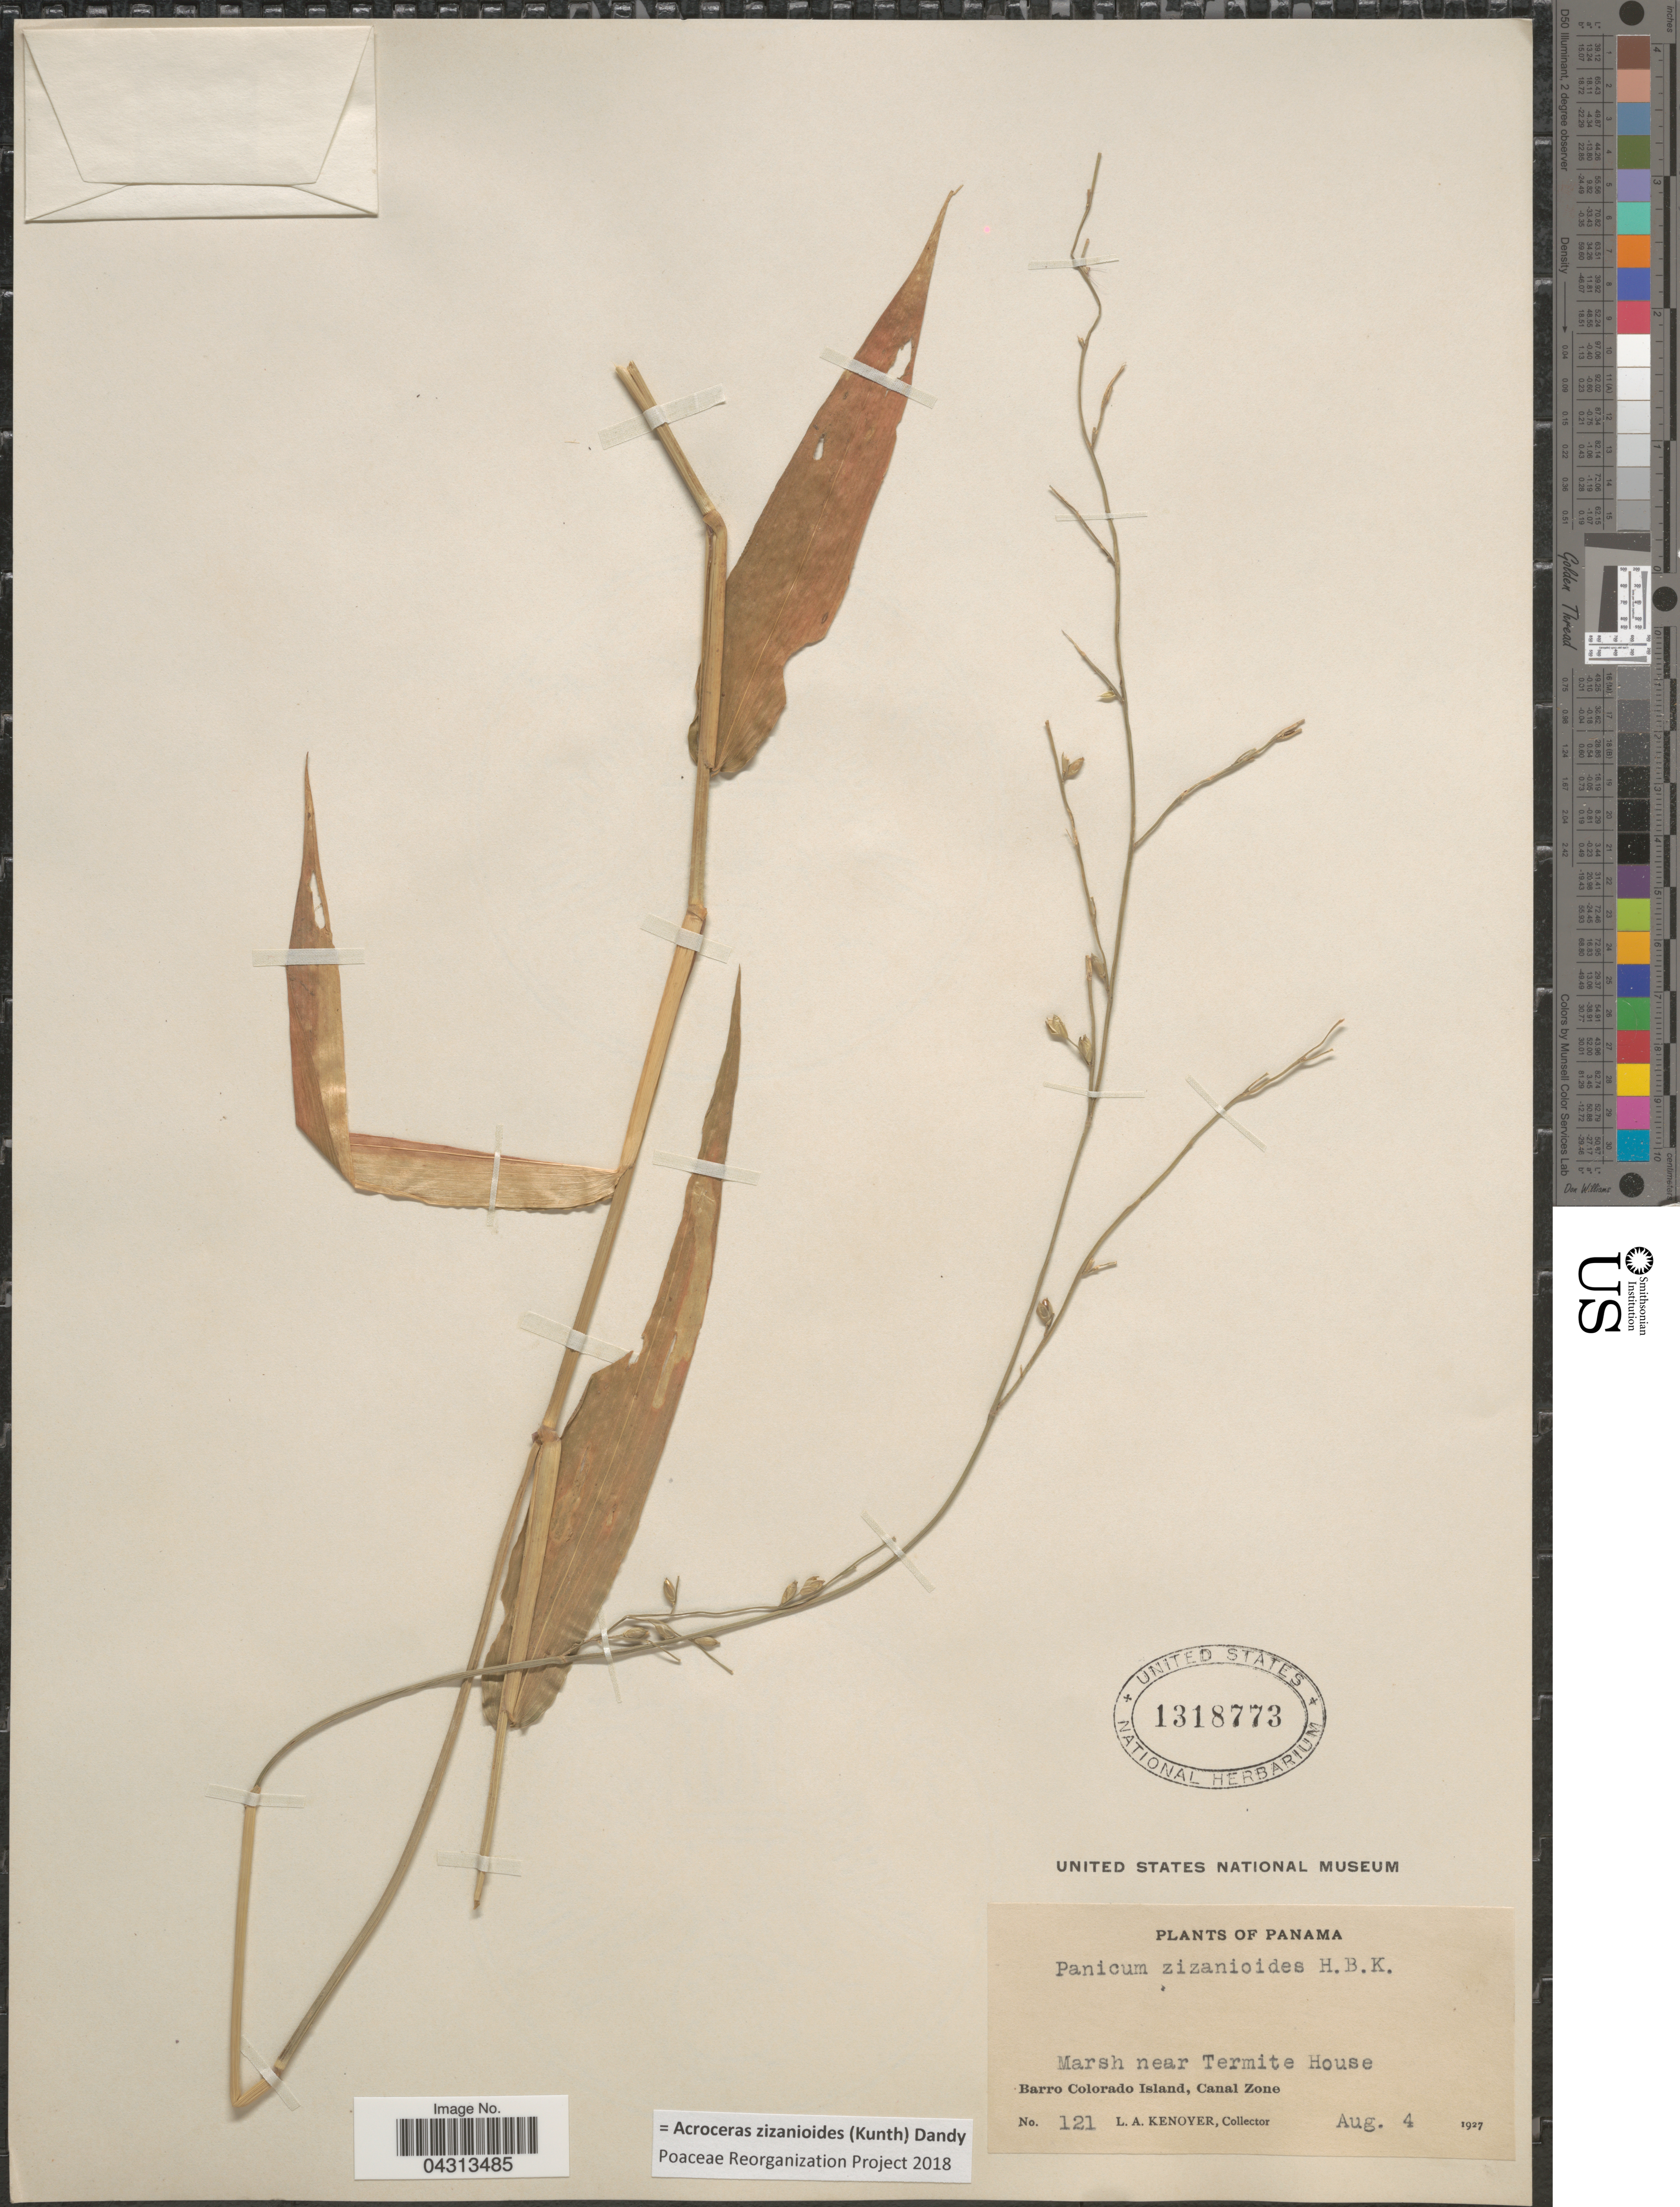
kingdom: Plantae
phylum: Tracheophyta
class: Liliopsida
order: Poales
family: Poaceae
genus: Acroceras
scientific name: Acroceras zizanioides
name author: (Kunth) Dandy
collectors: L. A. Kenoyer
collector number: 121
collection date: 1927-08-04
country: Panama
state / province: Colón / Panamá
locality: Marsh near Termite House. Barro Colorado Island, Canal Zone.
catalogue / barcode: US 1318773